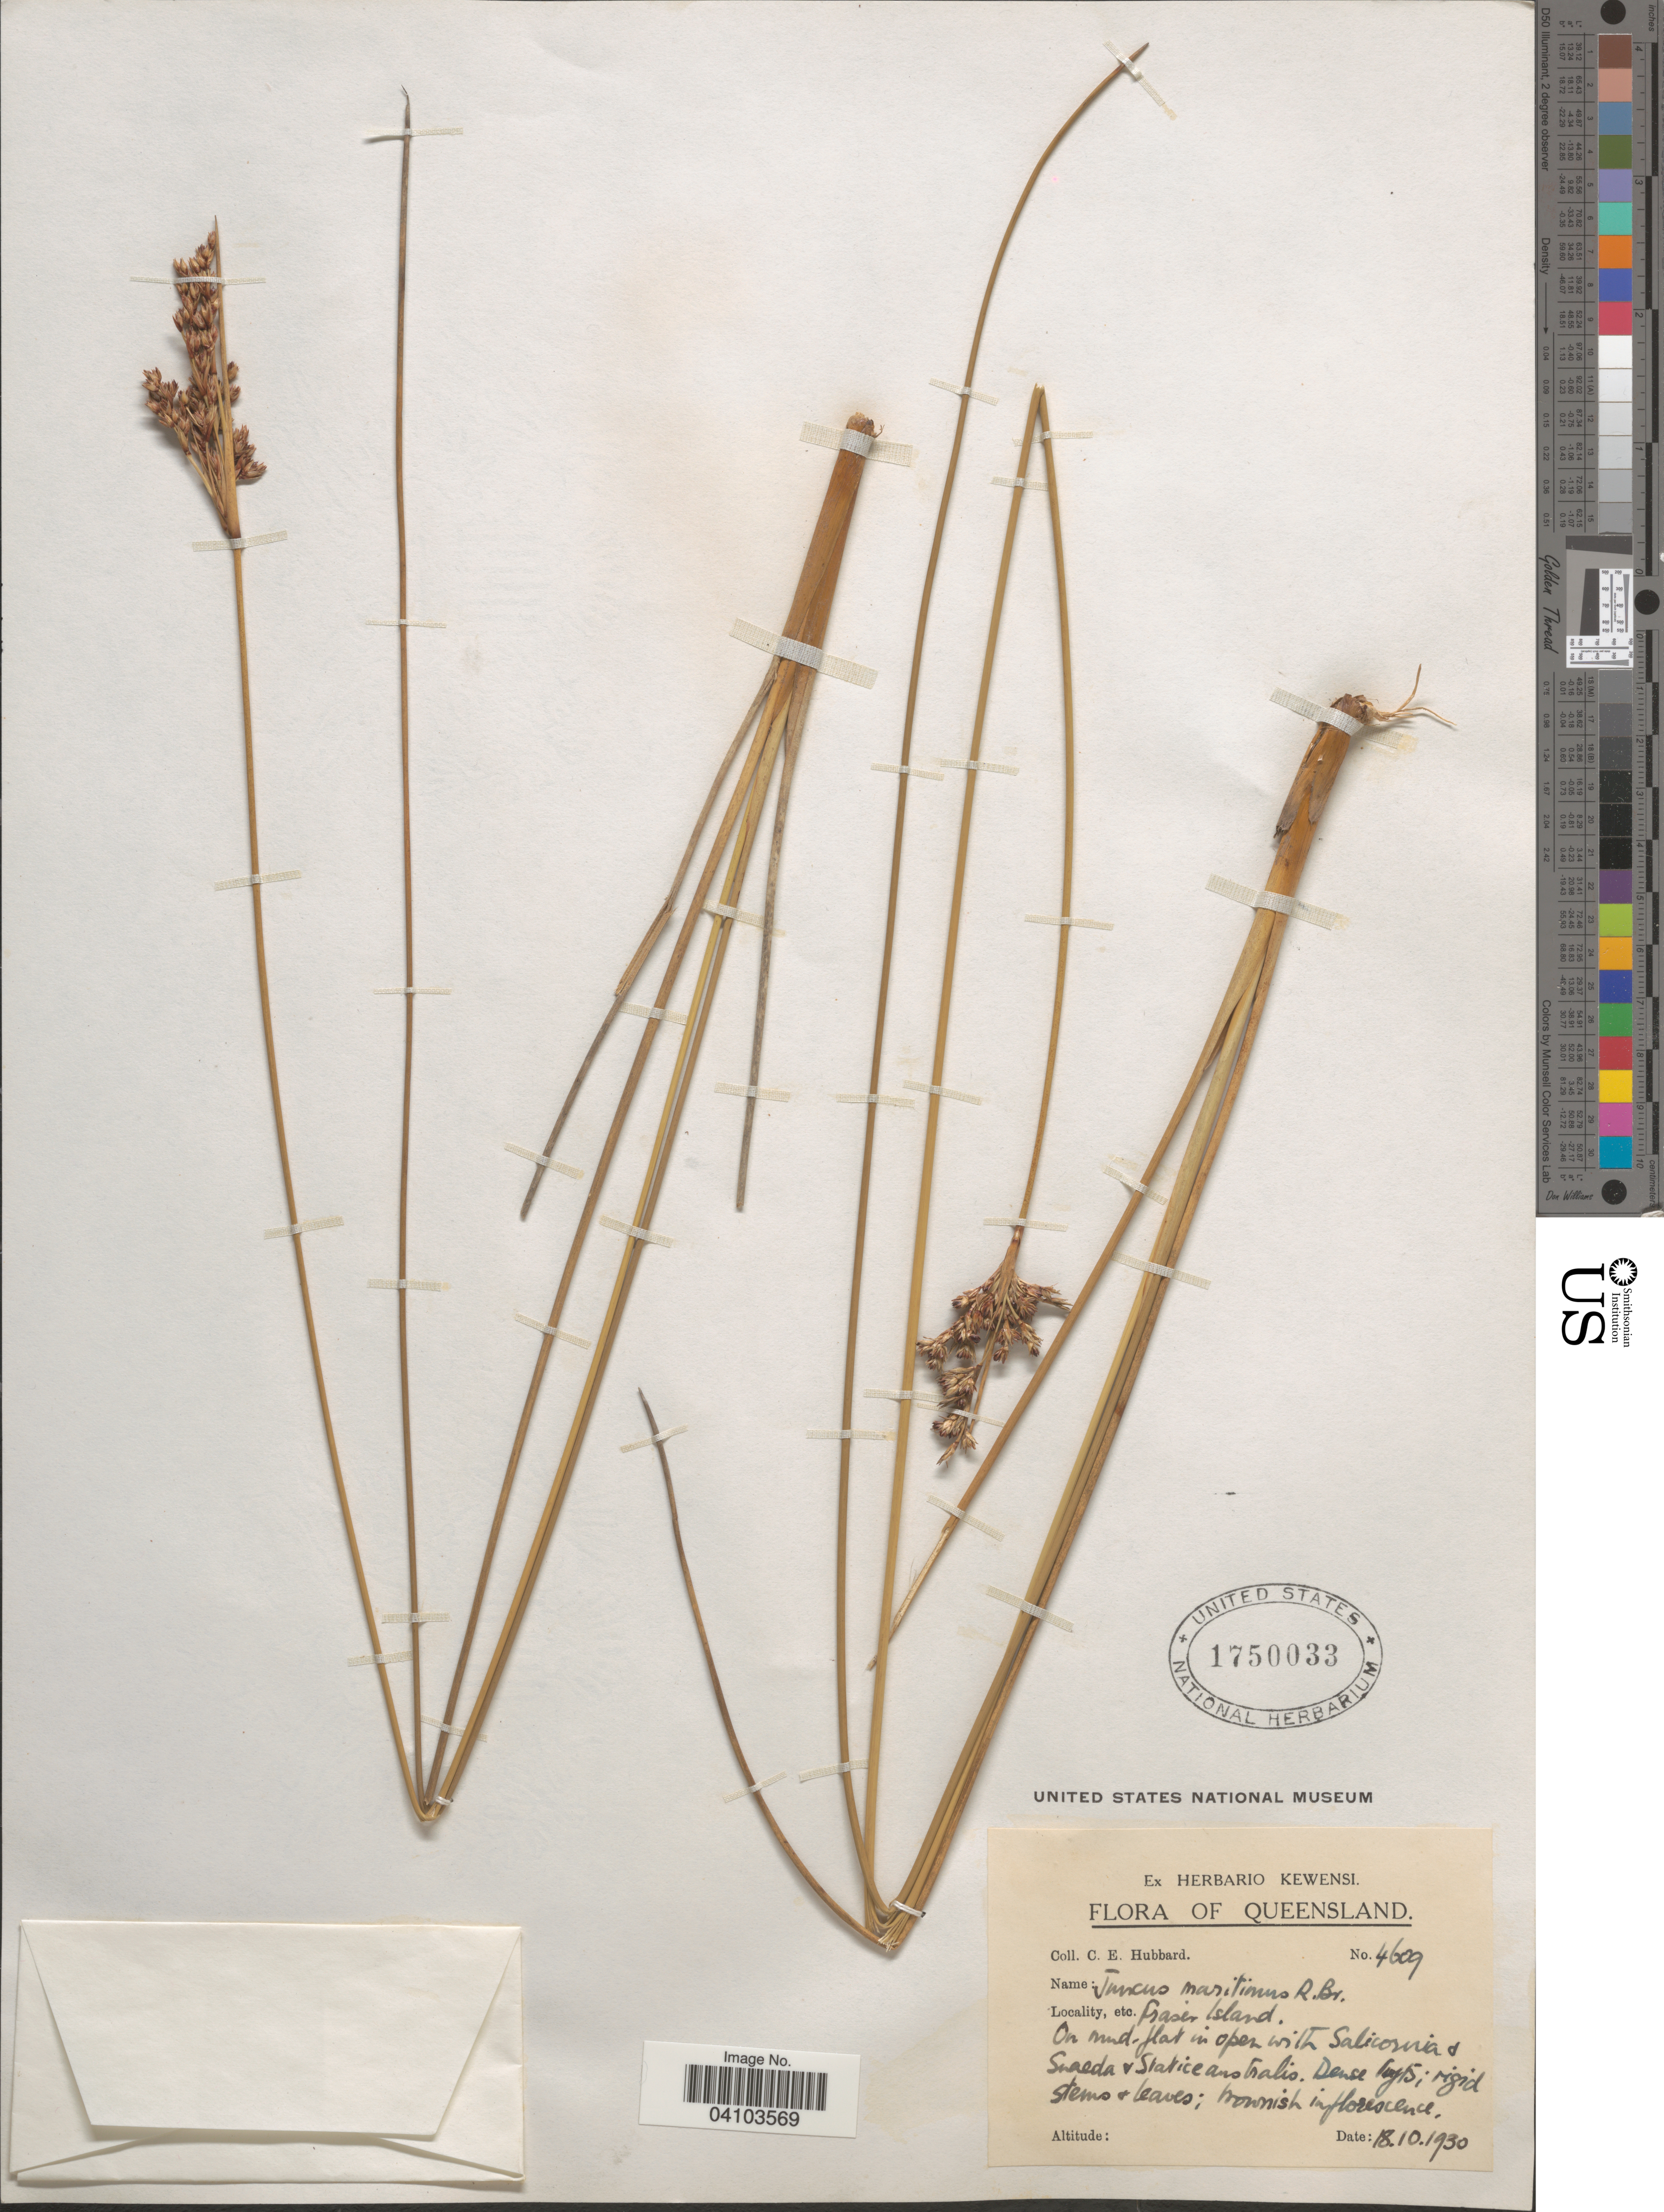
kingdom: Plantae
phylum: Tracheophyta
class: Liliopsida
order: Poales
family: Juncaceae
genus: Juncus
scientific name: Juncus maritimus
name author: Lam.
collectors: C. E. Hubbard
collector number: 4609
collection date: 1930-10-18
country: Australia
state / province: Queensland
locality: Fraser Island.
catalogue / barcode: US 1750033